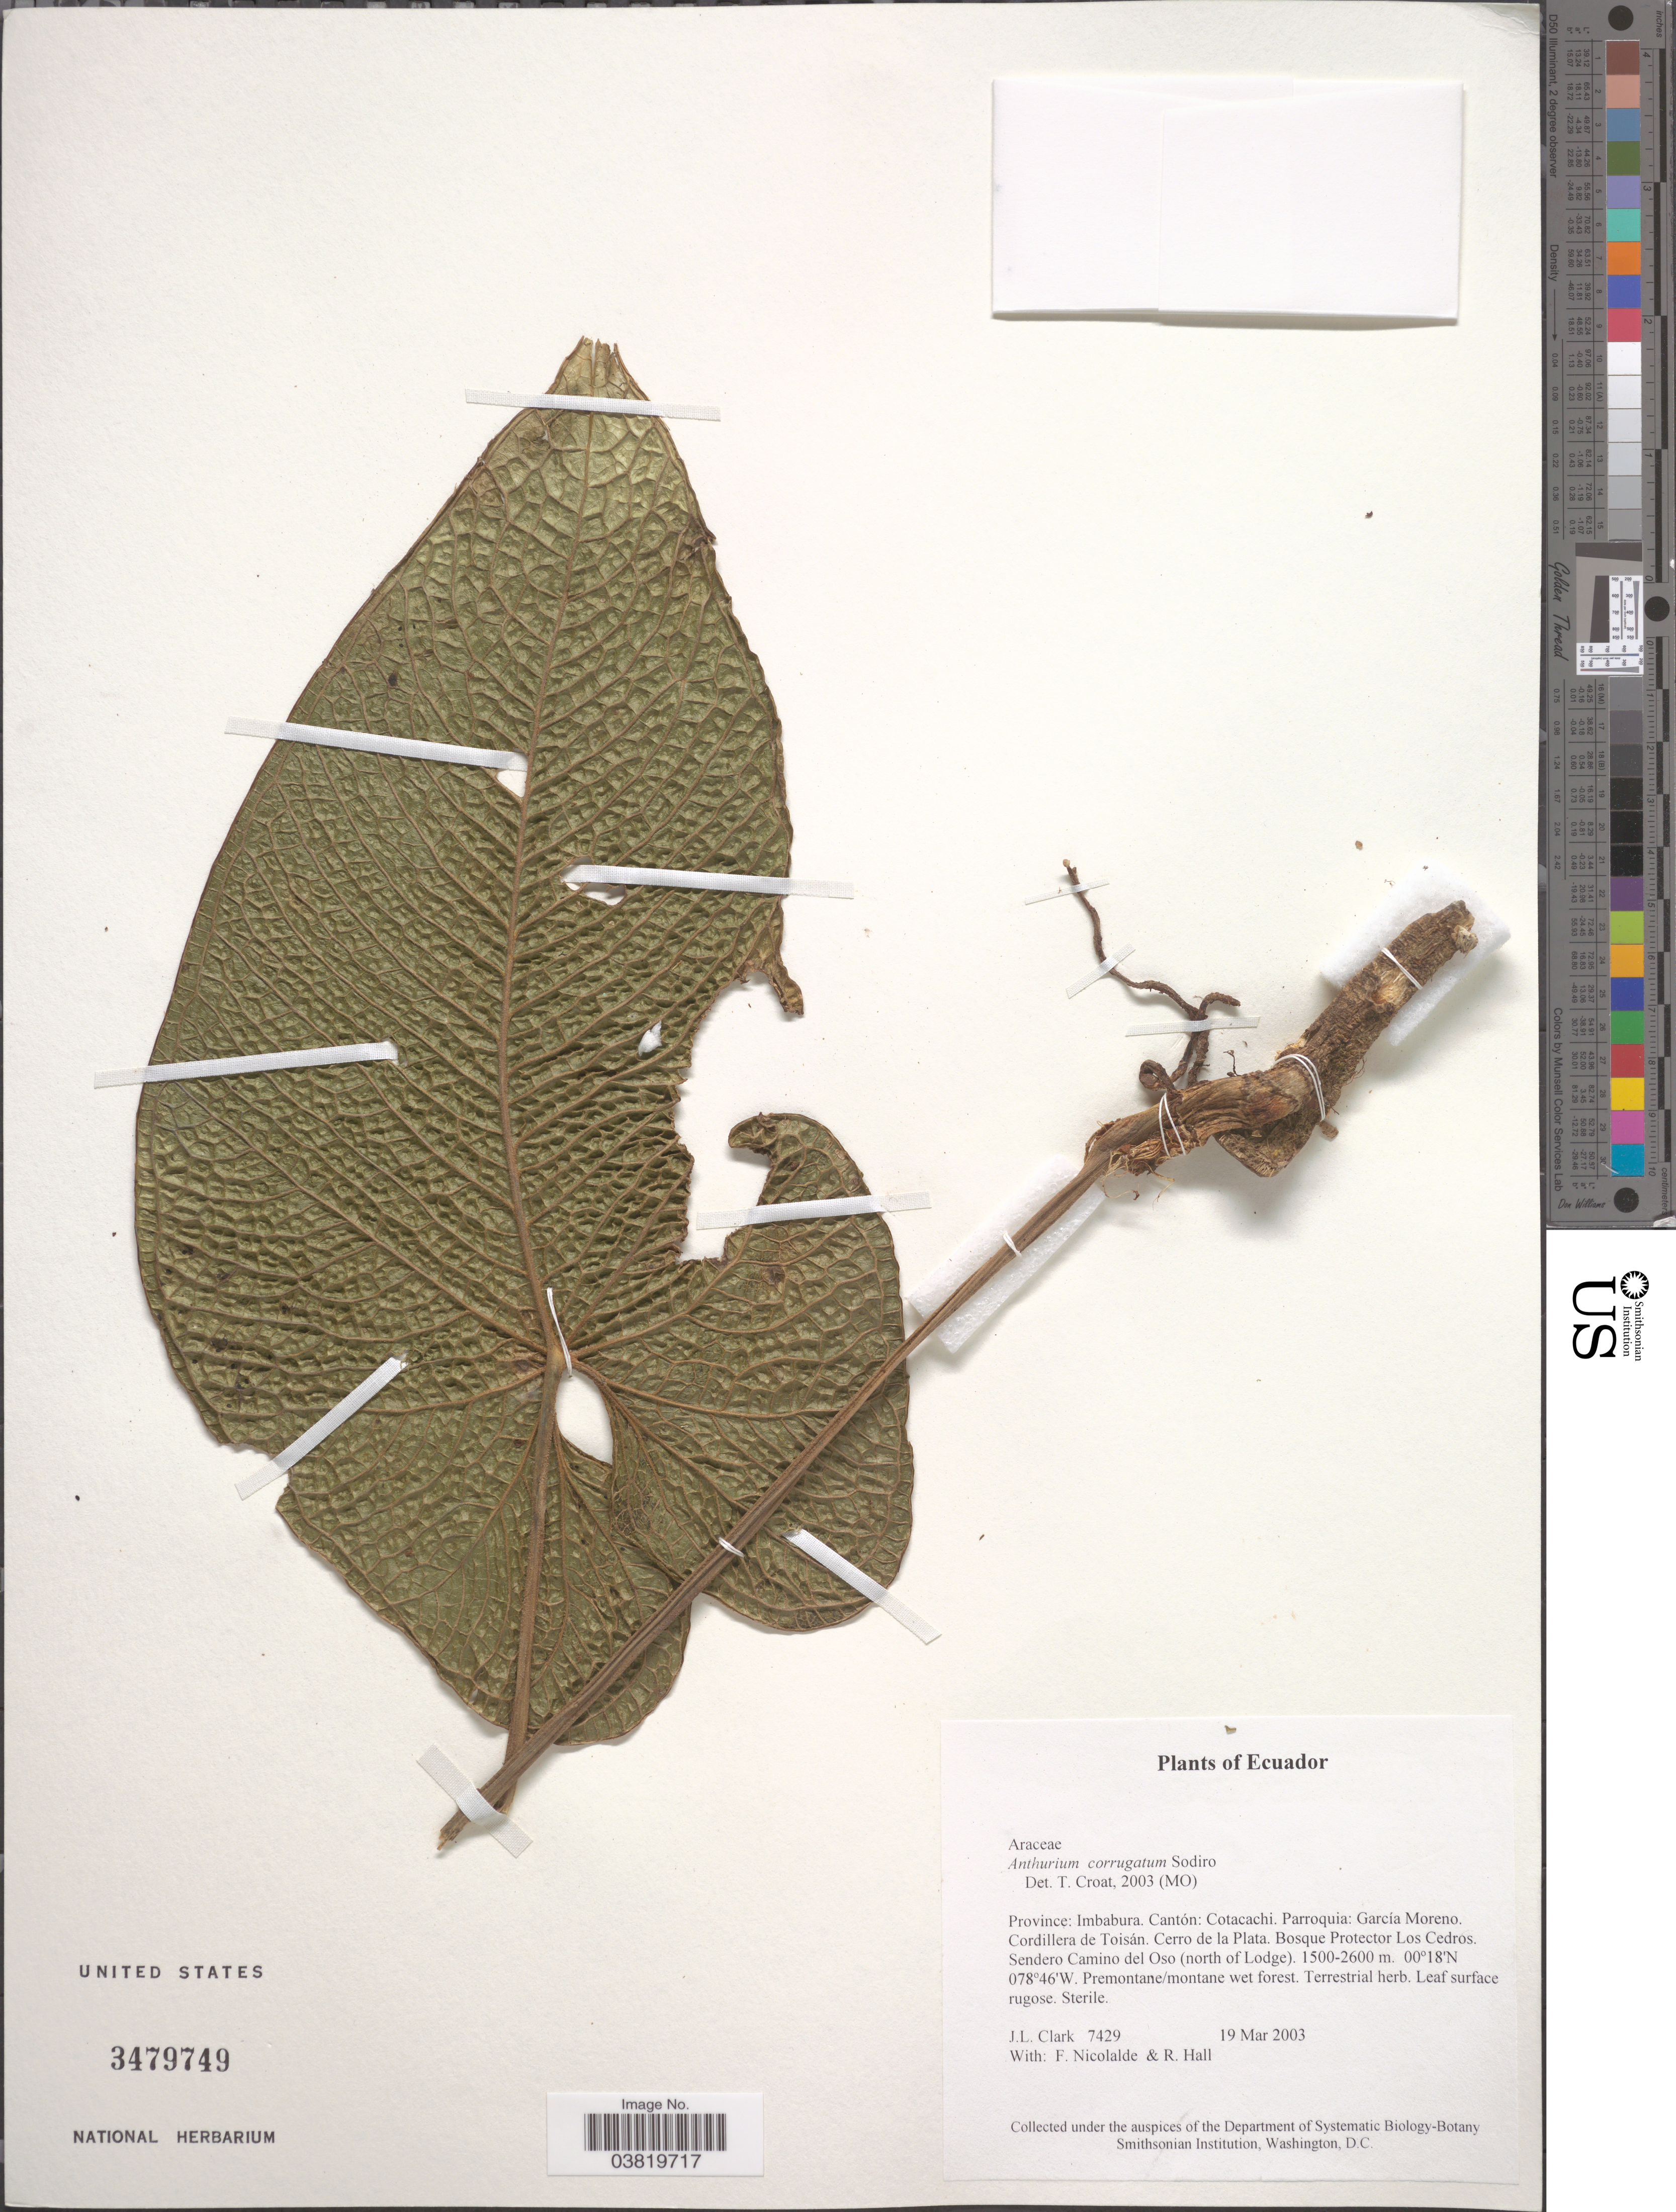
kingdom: Plantae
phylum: Tracheophyta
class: Liliopsida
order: Alismatales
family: Araceae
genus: Anthurium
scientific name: Anthurium corrugatum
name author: Sodiro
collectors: J. L. Clark, F. Nicolalde & R. Hall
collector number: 7429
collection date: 2003-03-19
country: Ecuador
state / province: Imbabura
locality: Cantón: Cotacachi. Parroquia: García Moreno. Cordillera de Toisán. Cerro de la Plata. Bosque Protector Los Cedros. Sendero Camino del Oso (north of Lodge).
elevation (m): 1500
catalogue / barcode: US 3479749